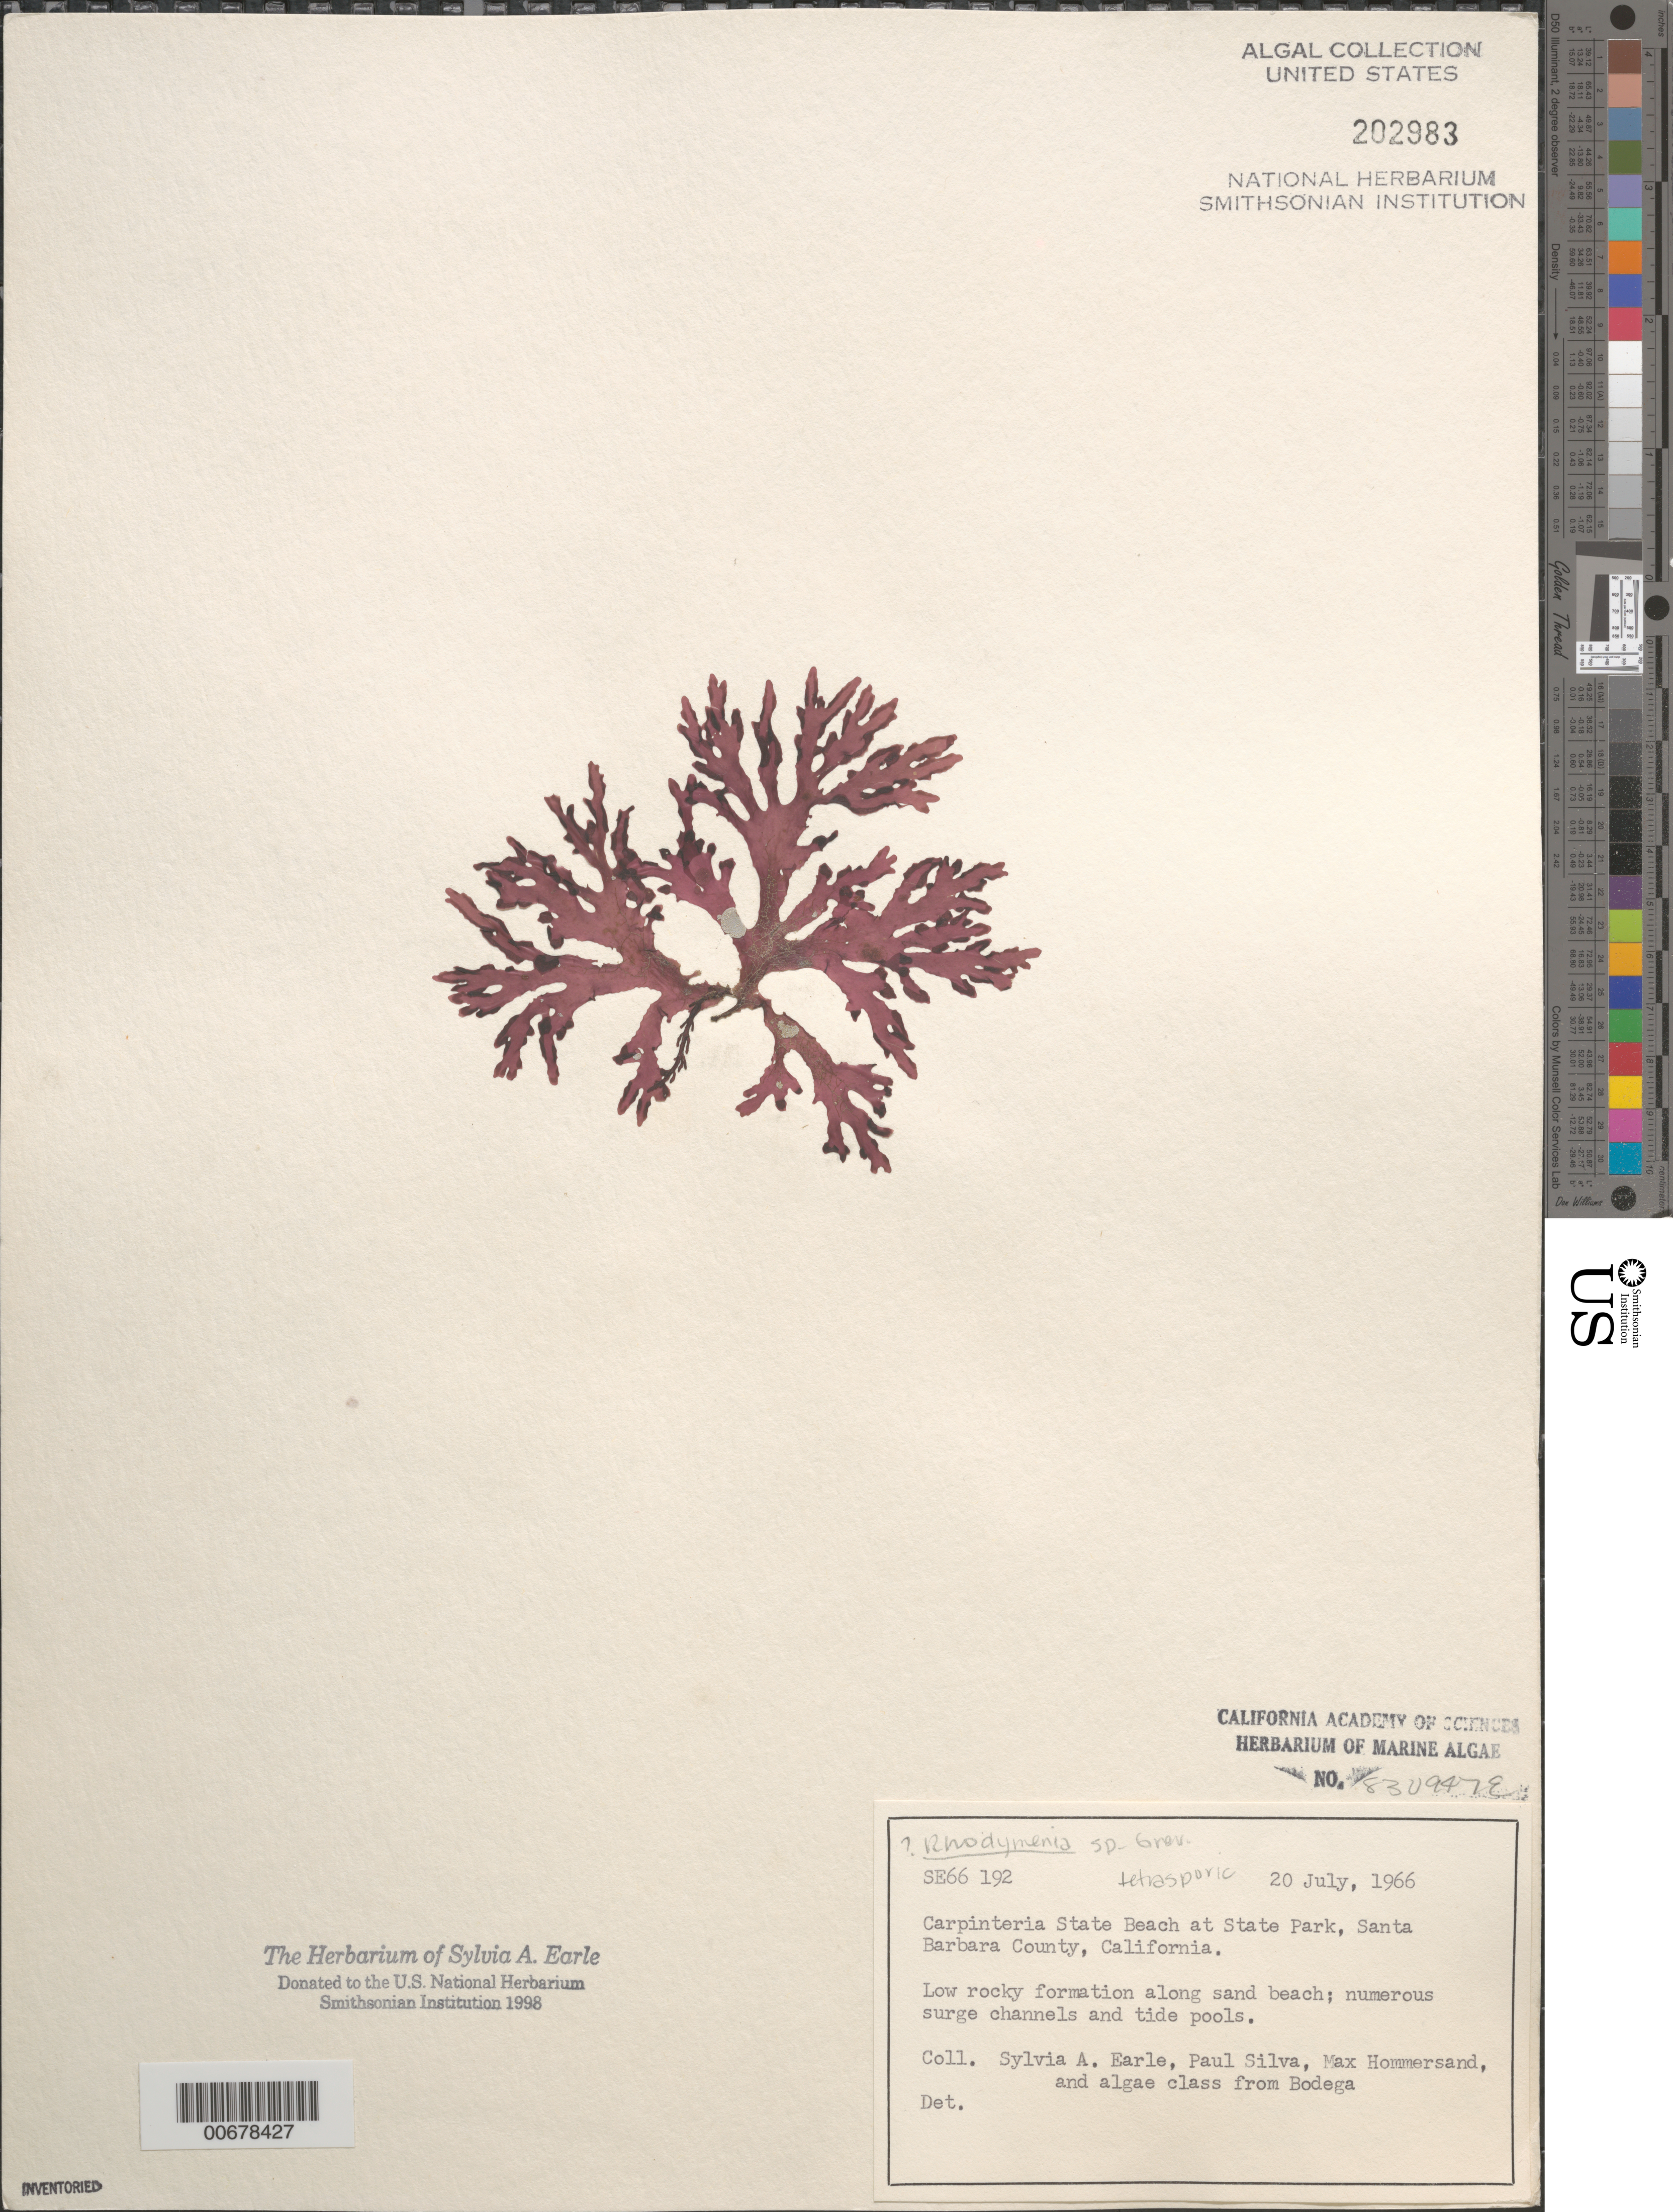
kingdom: Plantae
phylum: Rhodophyta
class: Florideophyceae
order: Rhodymeniales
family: Rhodymeniaceae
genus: Rhodymenia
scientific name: Rhodymenia sp.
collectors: S. A. Earle, P. C. Silva, M. H. Hommersand & Bodega Algae Class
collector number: SE 66192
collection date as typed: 20 Jul 1966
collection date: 1966-07-20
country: United States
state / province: California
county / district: Santa Barbara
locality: Carpinteria State Beach, State Park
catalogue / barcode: US 202983